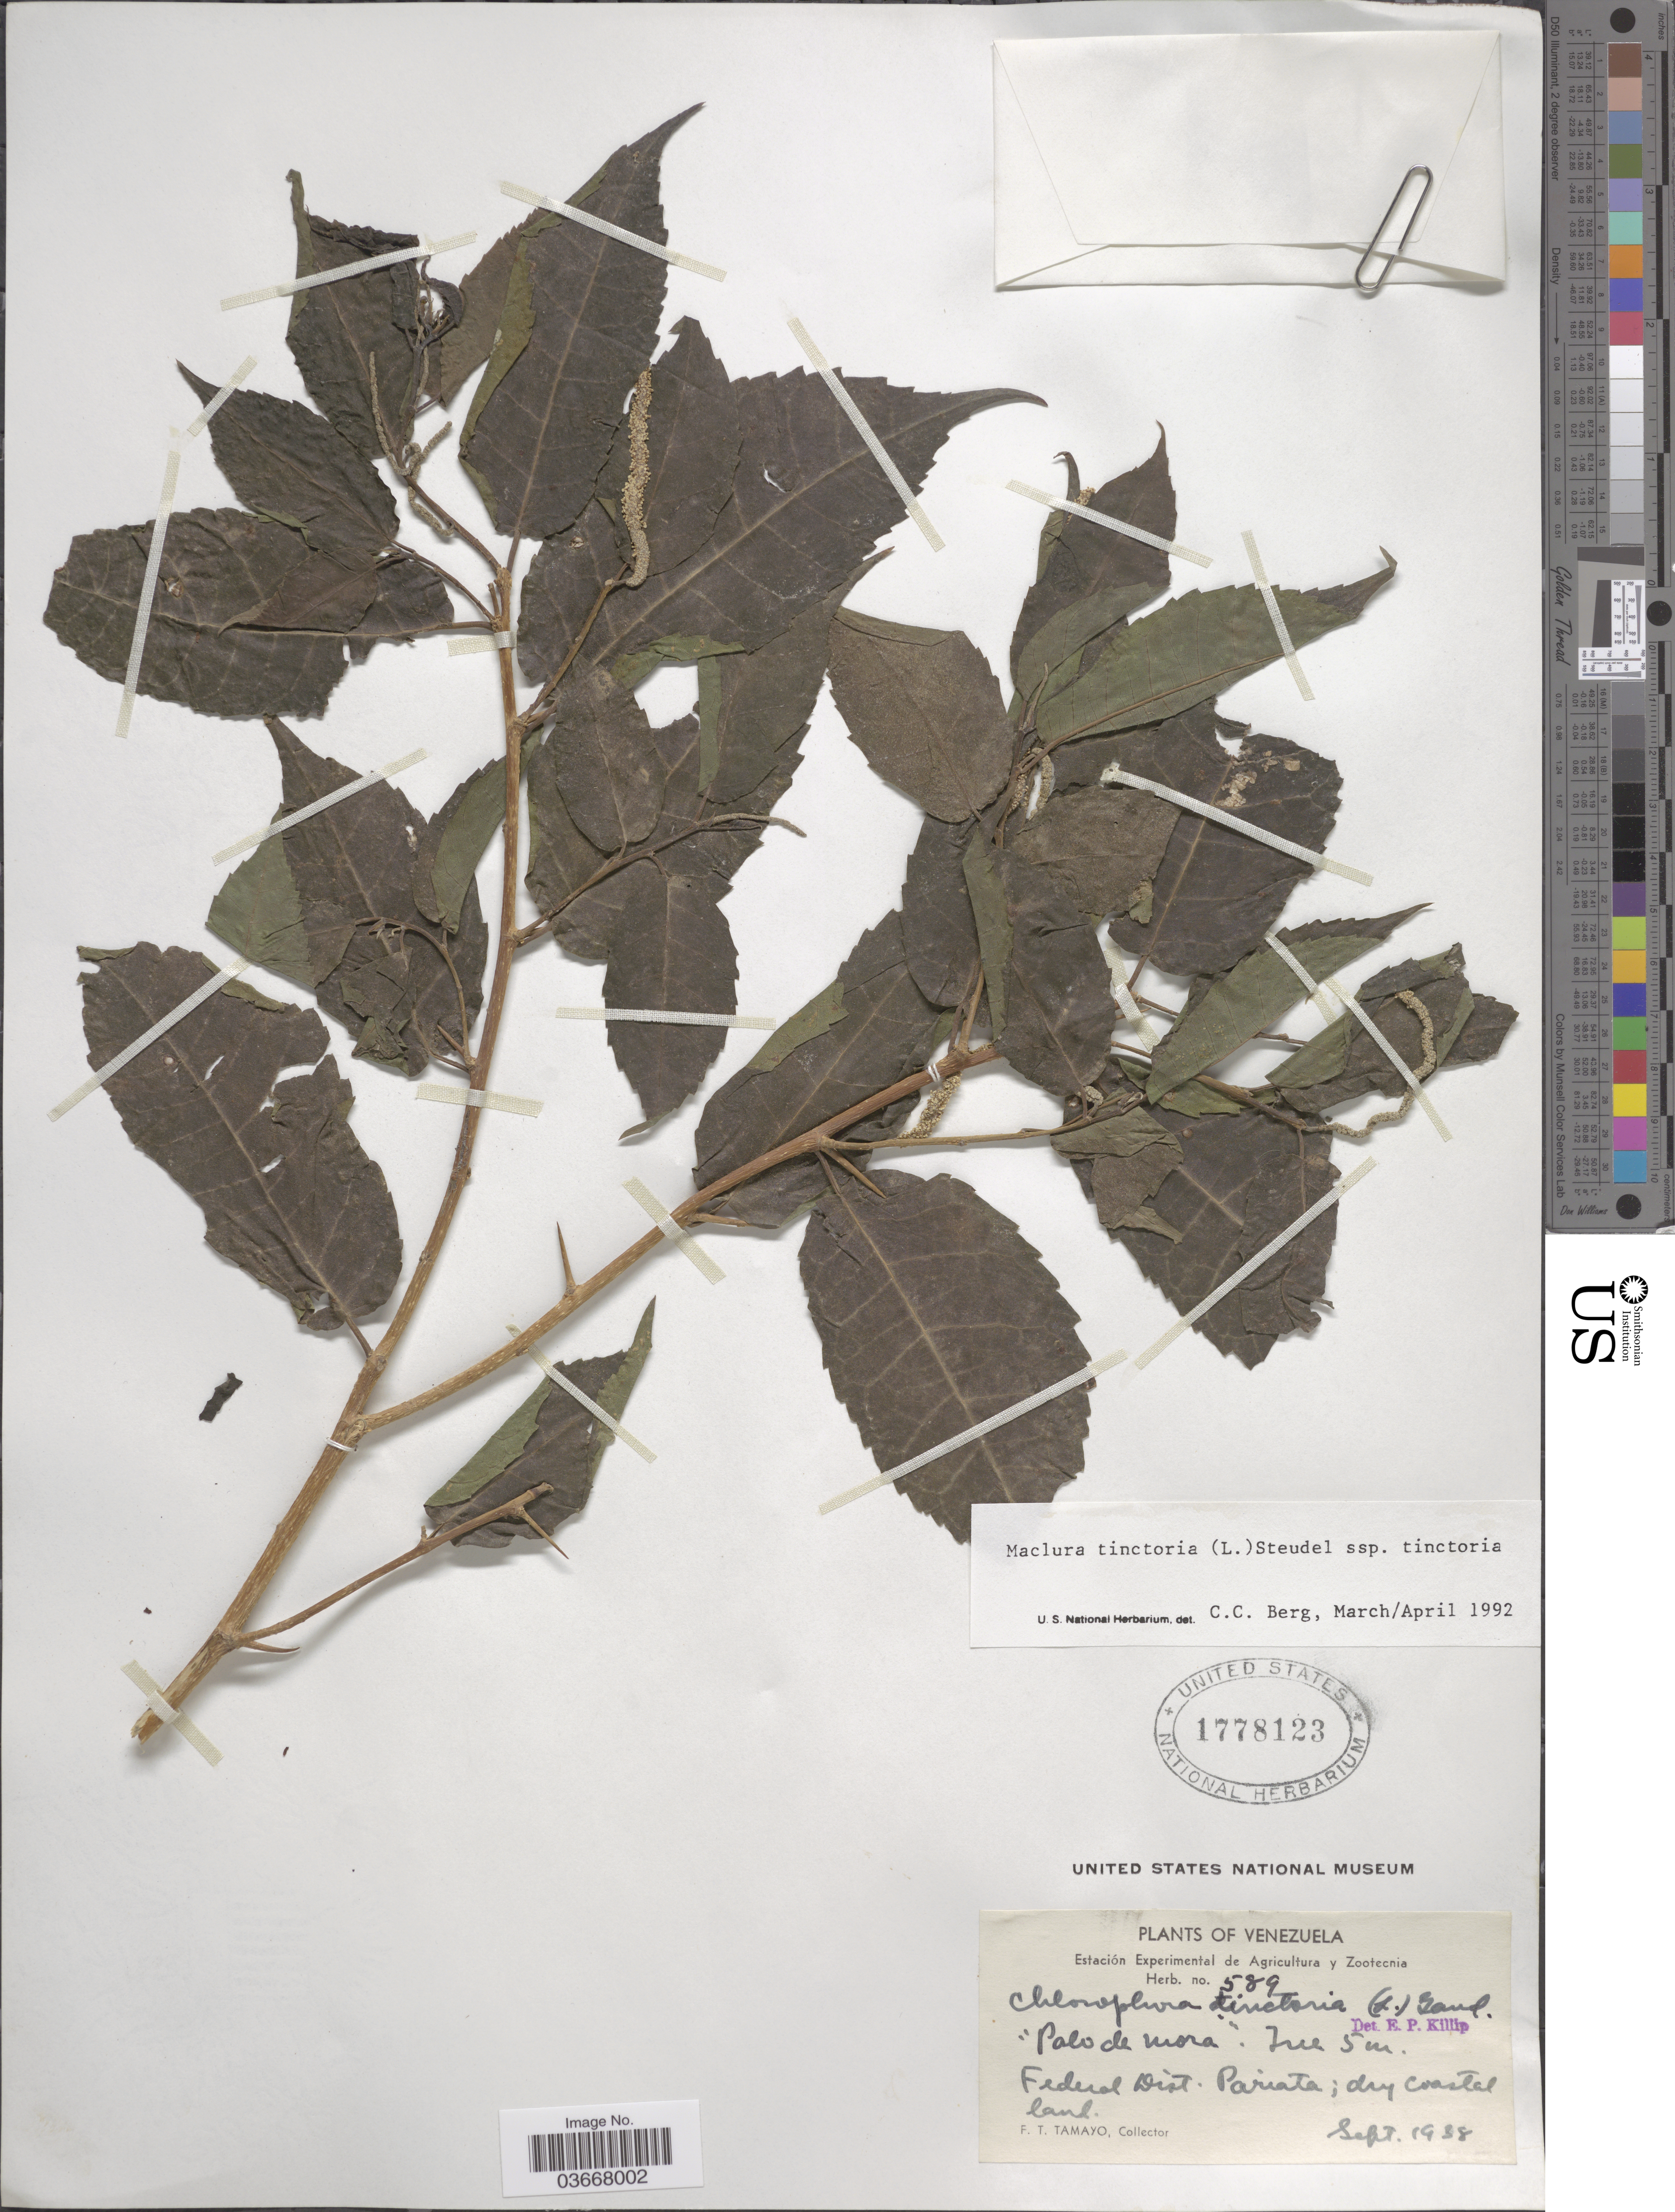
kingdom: Plantae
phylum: Tracheophyta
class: Magnoliopsida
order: Rosales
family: Moraceae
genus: Maclura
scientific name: Maclura tinctoria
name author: (L.) D. Don ex Steud.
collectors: F. Tamayo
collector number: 589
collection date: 1938-09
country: Venezuela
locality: Federal Dist. Pariata; dry coastal land.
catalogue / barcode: US 1778123